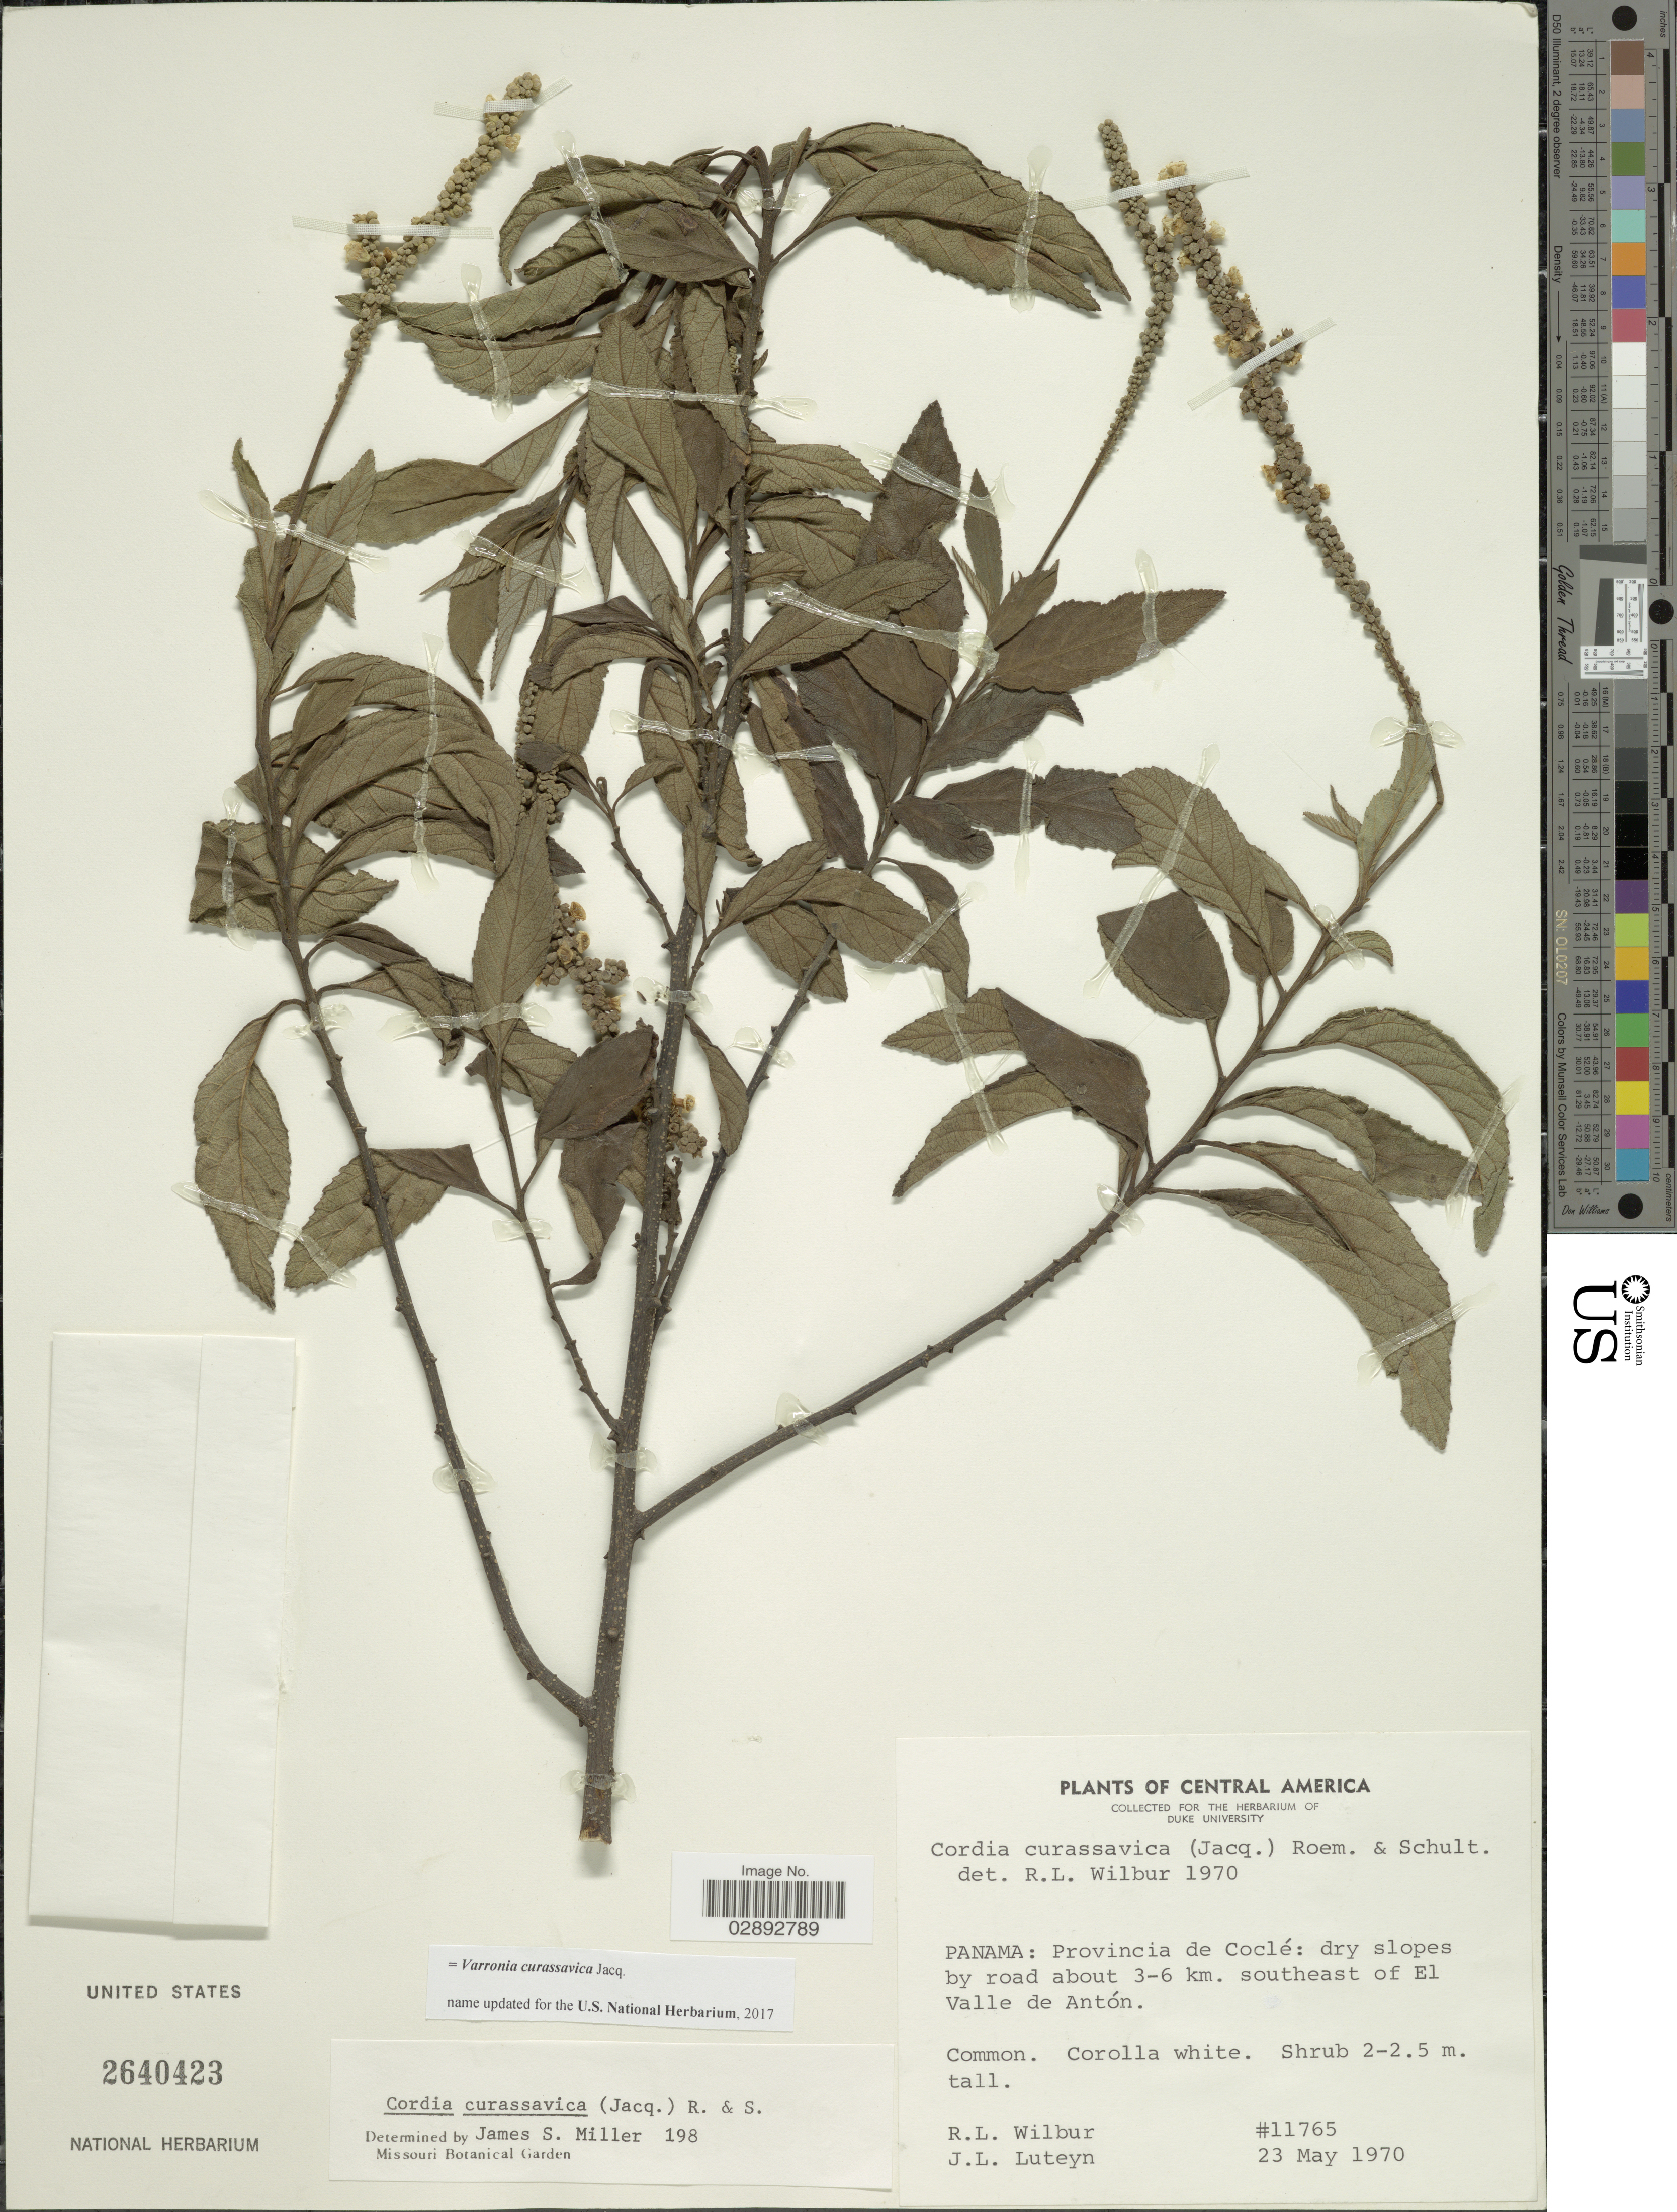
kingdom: Plantae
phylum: Tracheophyta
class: Magnoliopsida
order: Boraginales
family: Cordiaceae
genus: Varronia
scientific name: Varronia curassavica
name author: Jacq.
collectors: R. L. Wilbur & J. Luteyn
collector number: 11765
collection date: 1970-05-23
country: Panama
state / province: Coclé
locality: Provincia de Coclé: dry slopes by road about 3-6 km. southeast of El Valle de Antón.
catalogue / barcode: US 2640423